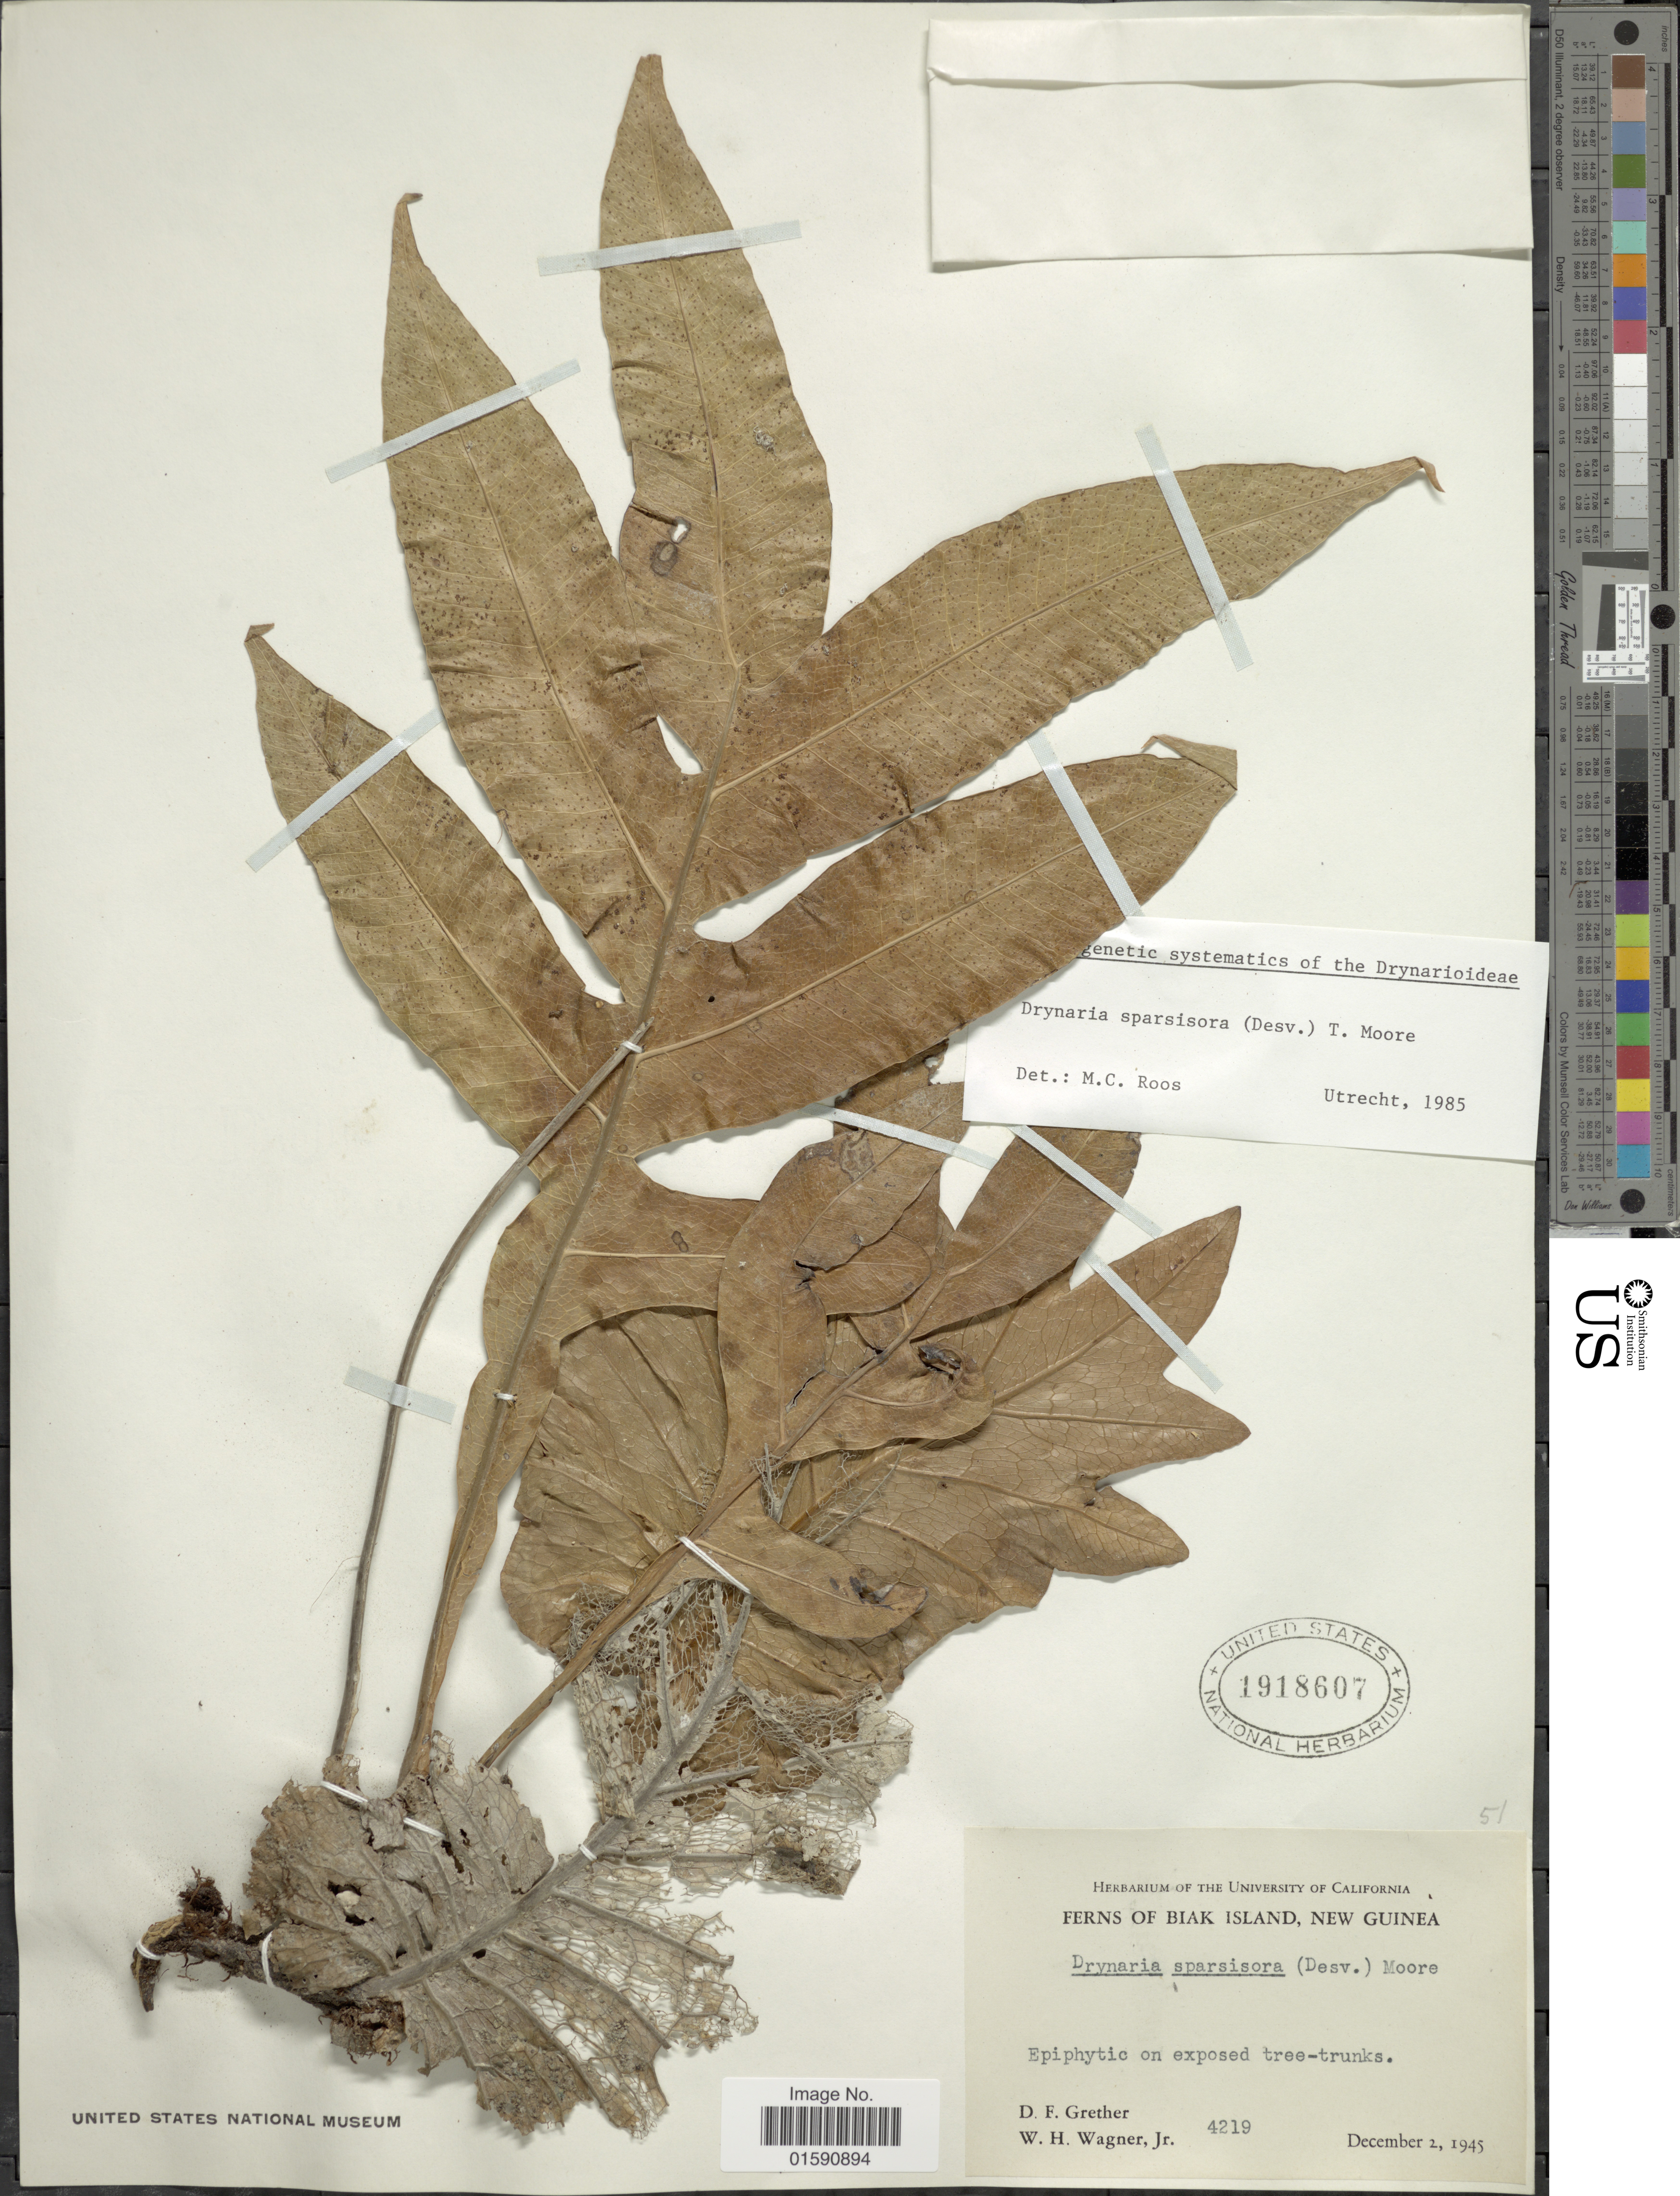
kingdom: Plantae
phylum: Tracheophyta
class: Polypodiopsida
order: Polypodiales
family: Polypodiaceae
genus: Drynaria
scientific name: Drynaria sparsisora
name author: (Desu.) T. Moore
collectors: D. F. Grether & W. H. Wagner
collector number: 4219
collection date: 1945-12-02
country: Papua New Guinea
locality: Biak Island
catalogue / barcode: US 1918607